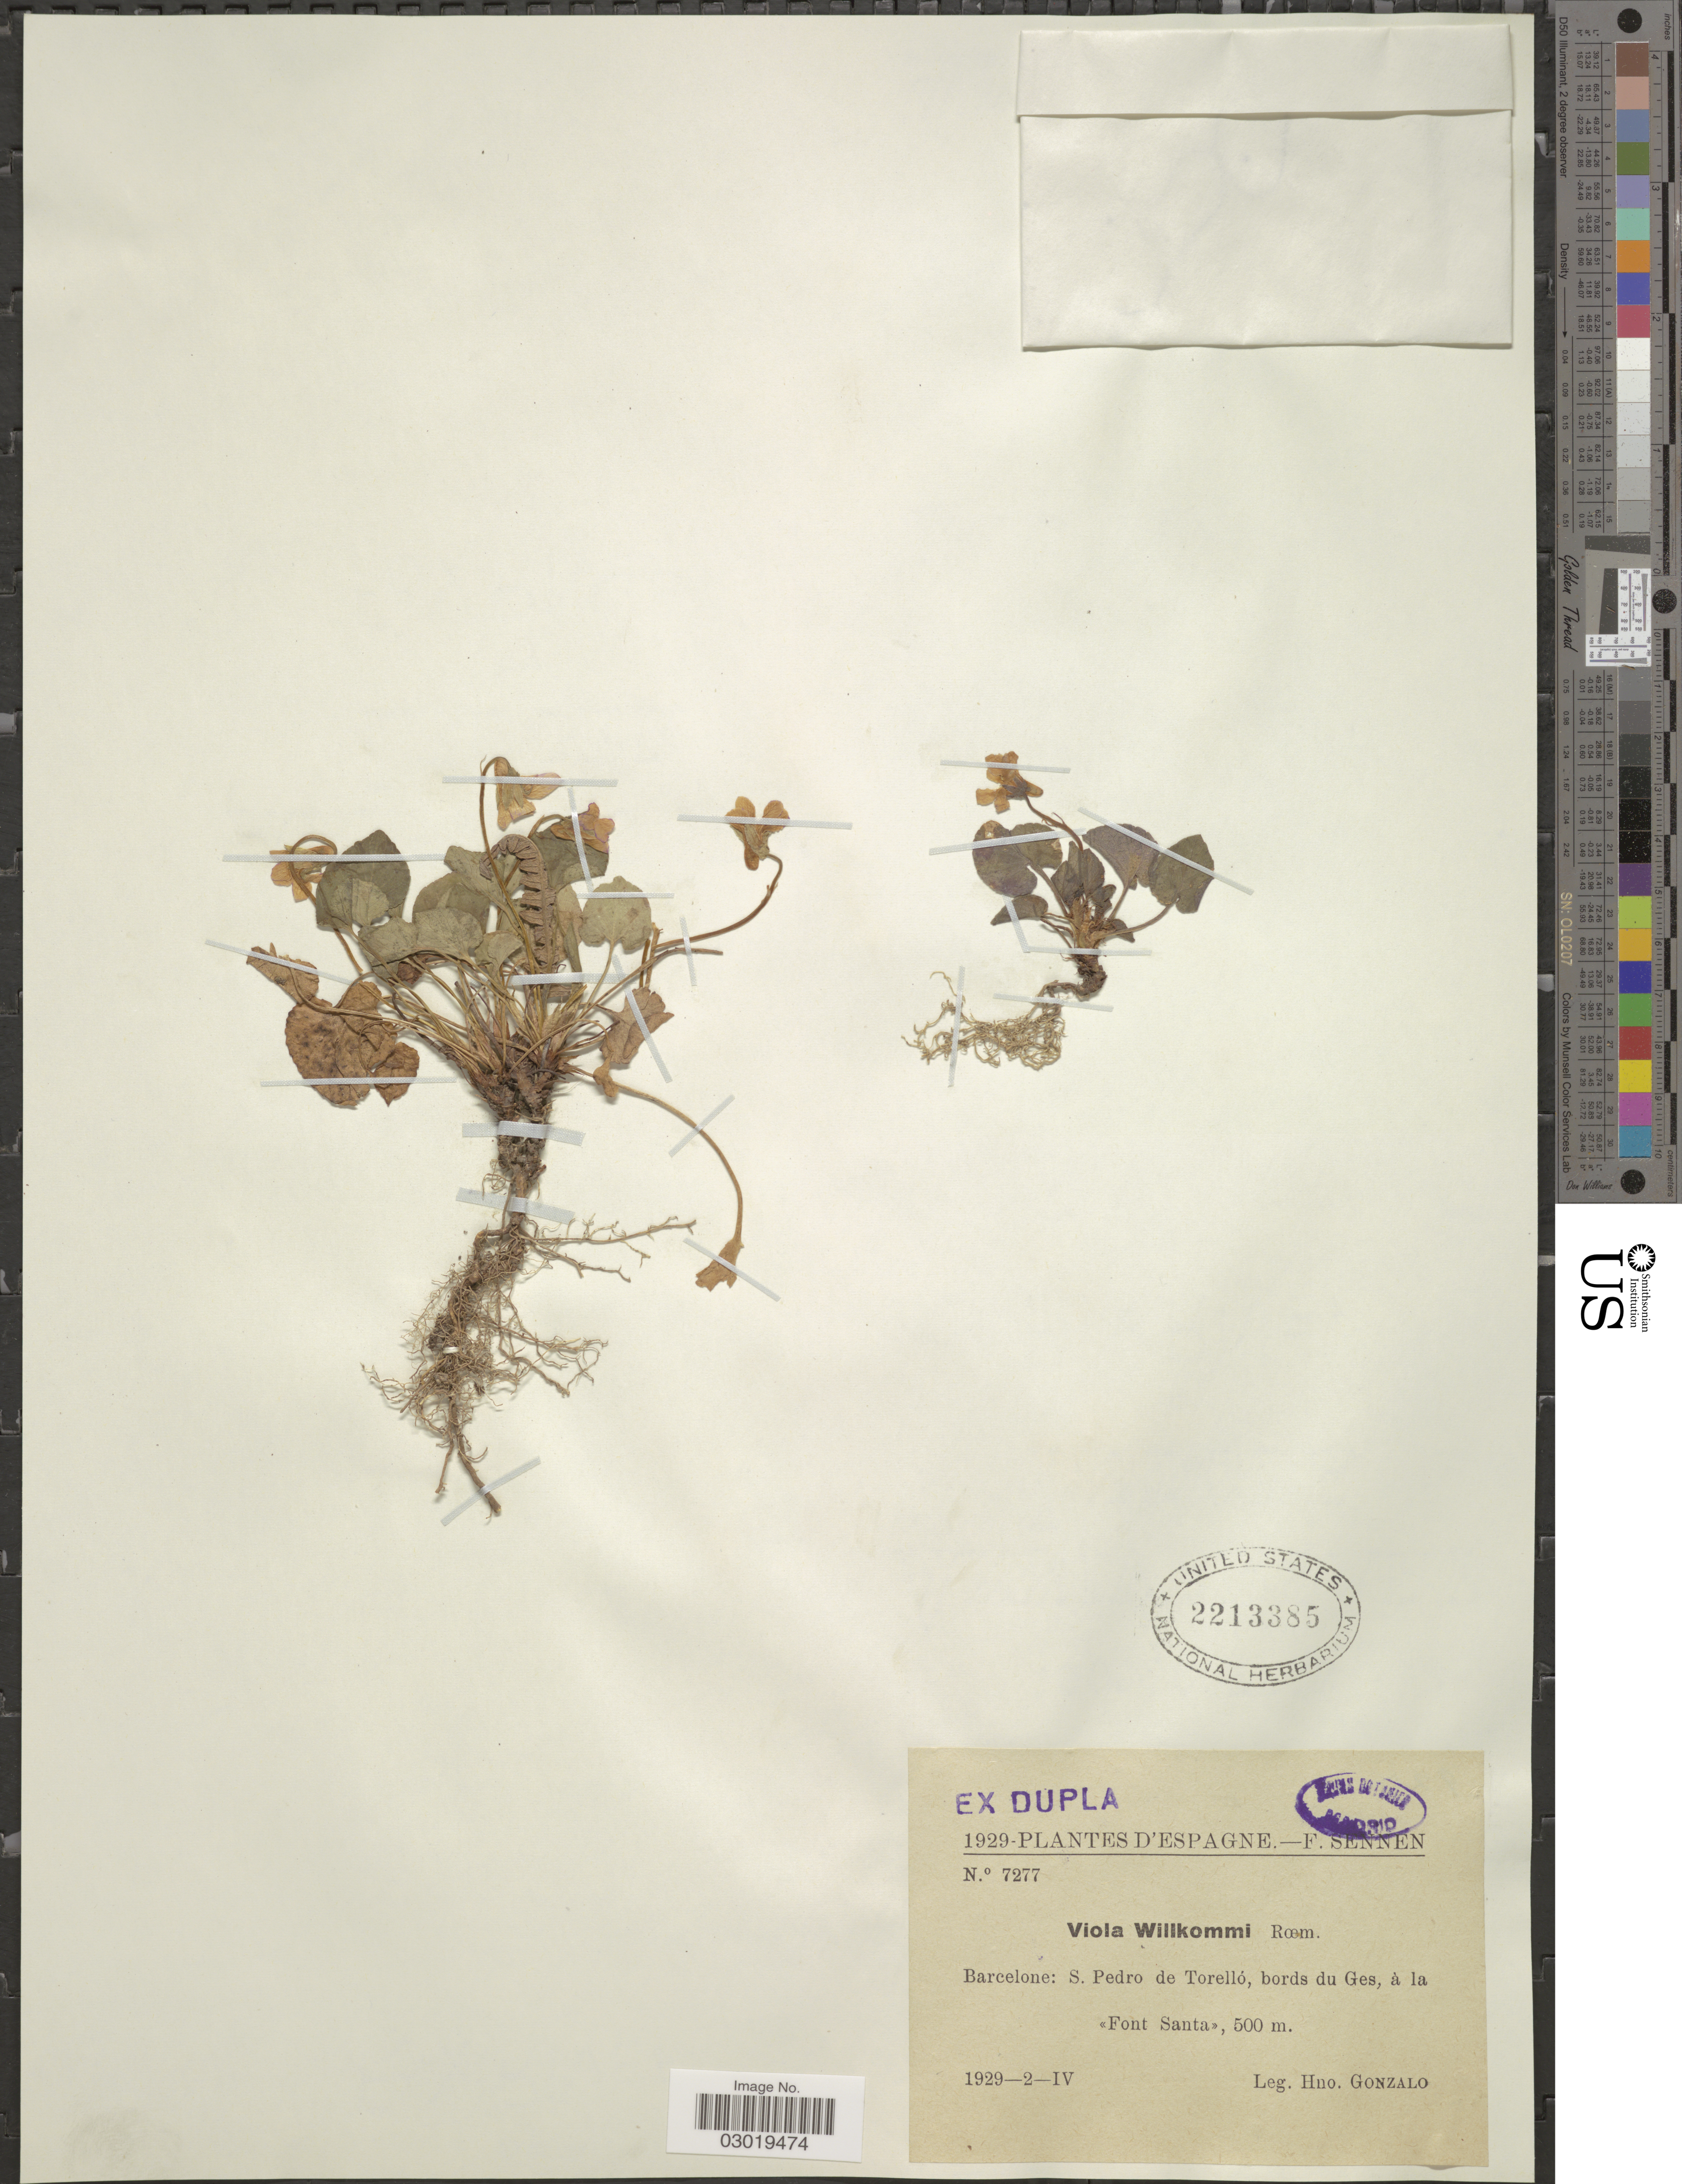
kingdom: Plantae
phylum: Tracheophyta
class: Magnoliopsida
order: Malpighiales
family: Violaceae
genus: Viola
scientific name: Viola willkommii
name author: R.Roem. ex Willk.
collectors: H. Gonzalo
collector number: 7277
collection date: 1929-04-02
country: Spain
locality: D'Espagne, Barcelone: S. Pedro de Torelló, bords du Ges, à la <<Font Santa>>.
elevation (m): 500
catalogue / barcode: US 2213385